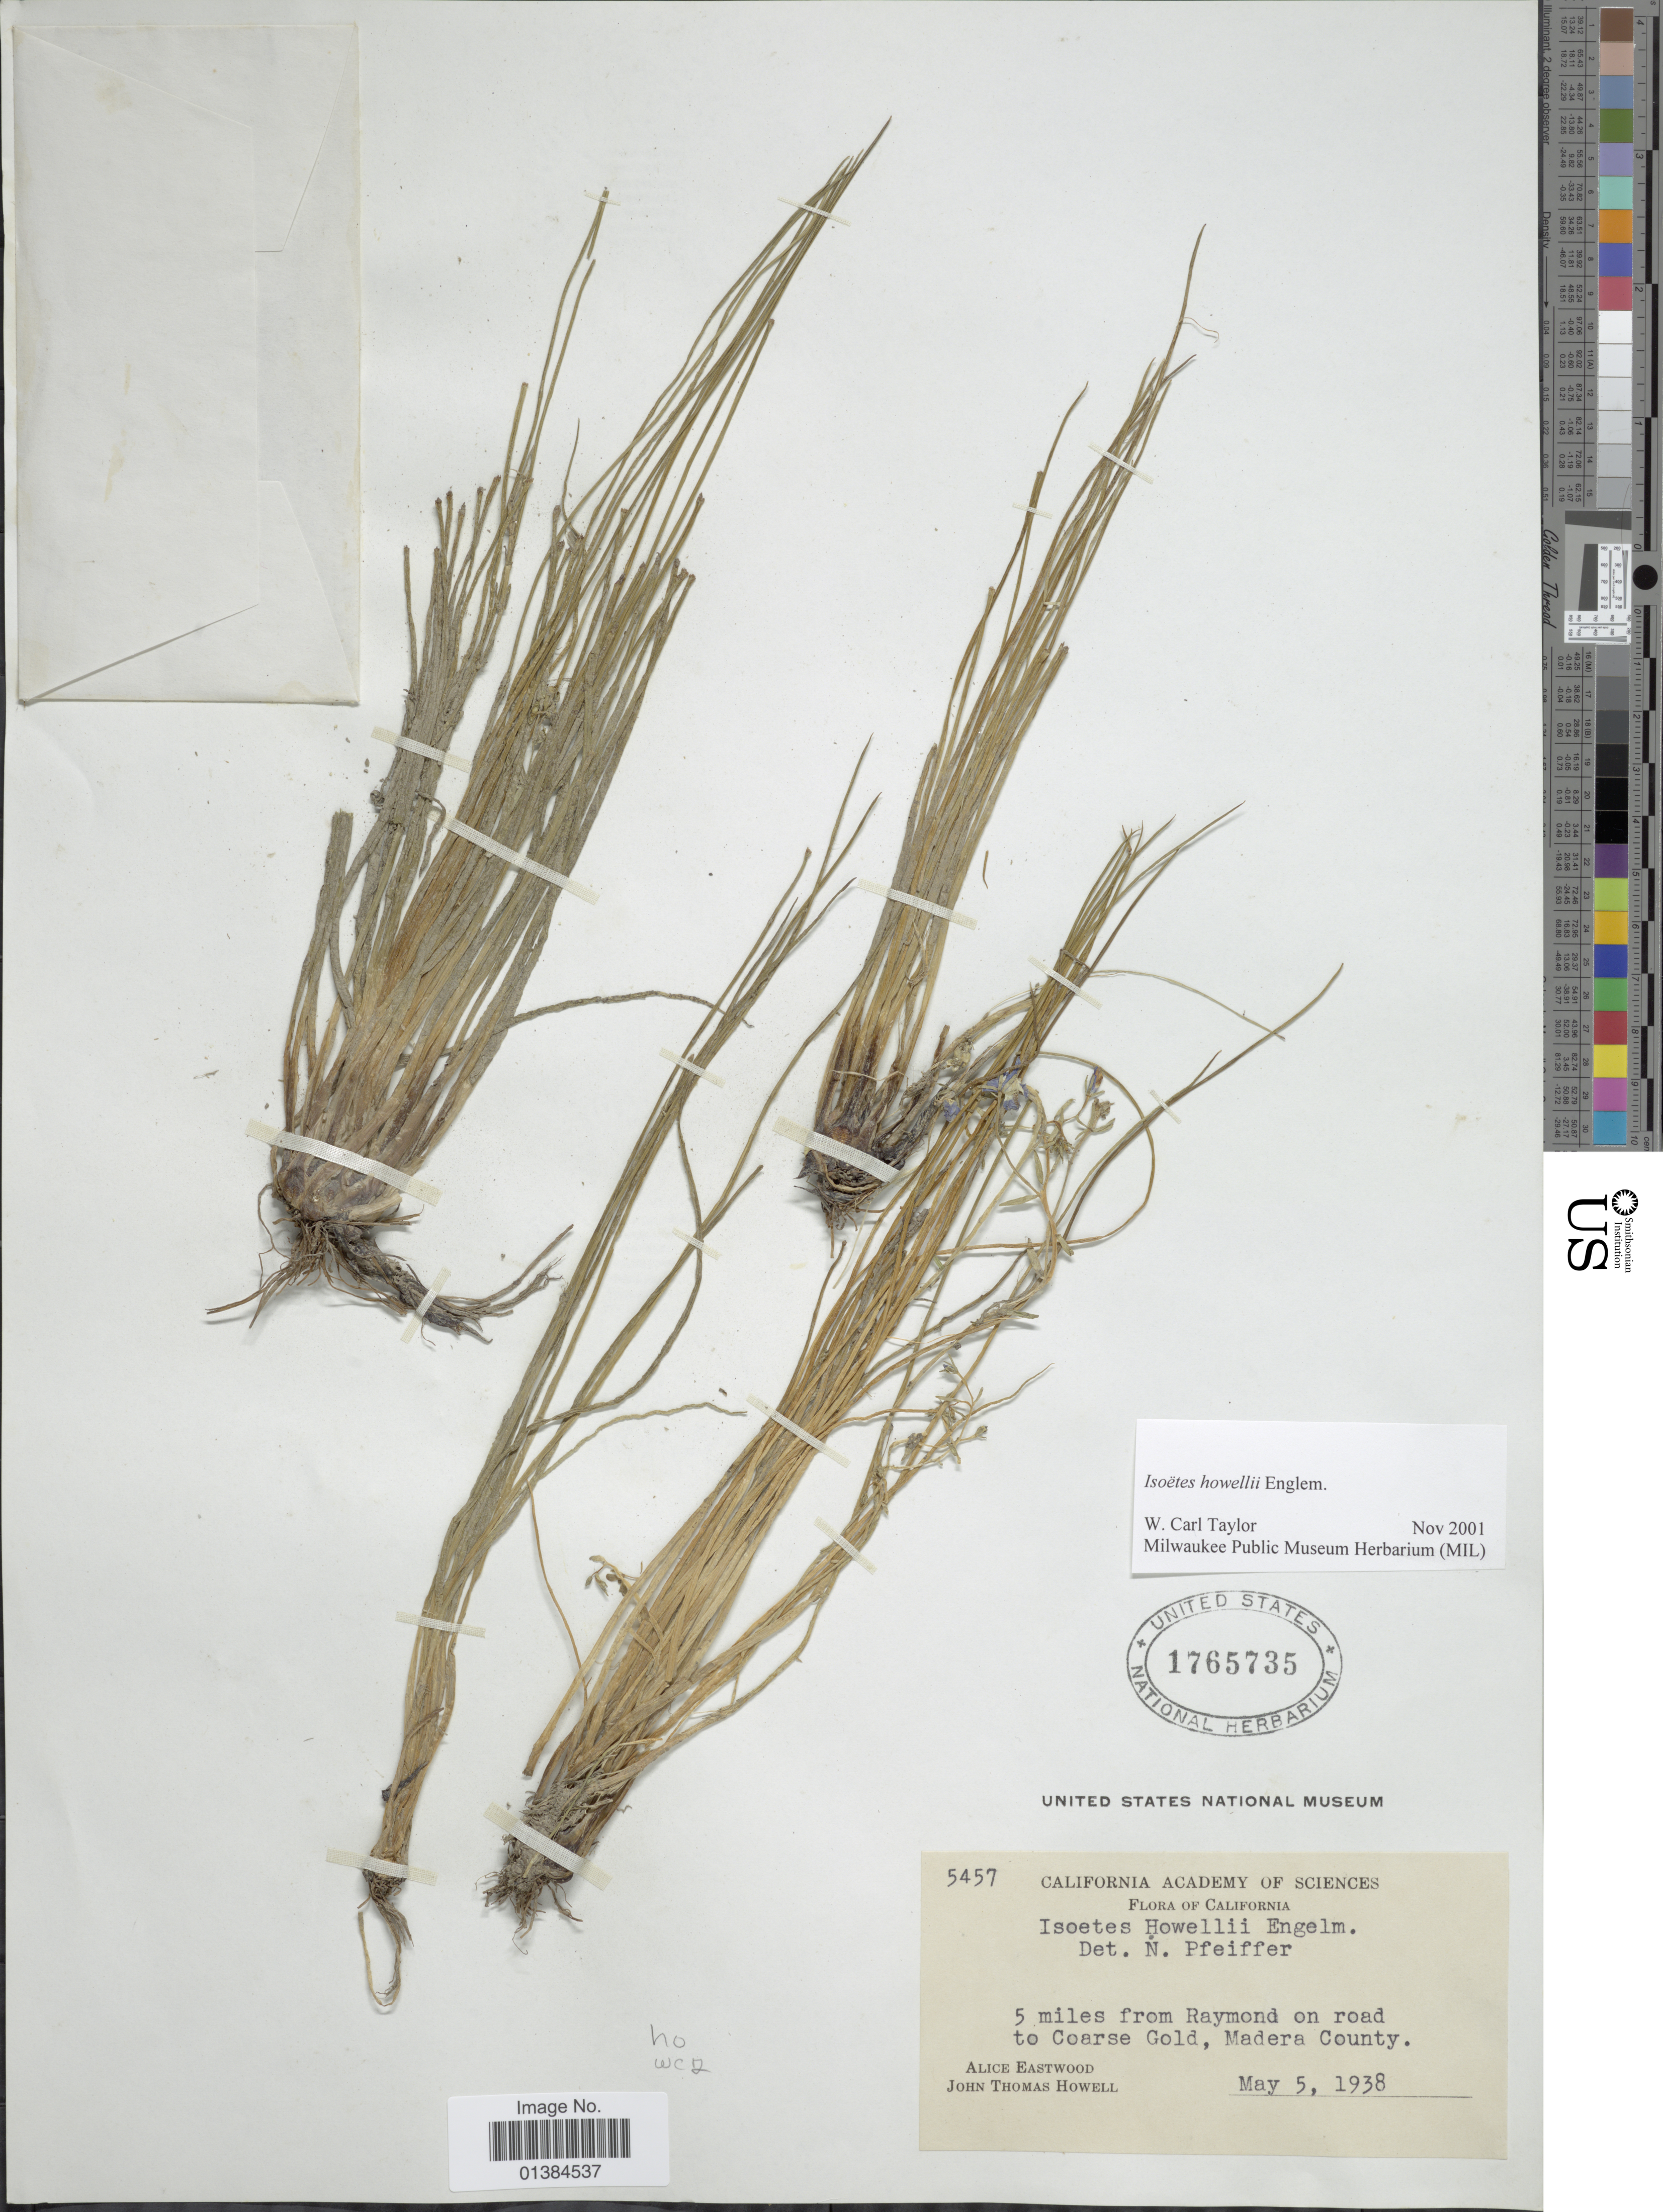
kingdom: Plantae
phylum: Tracheophyta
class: Lycopodiopsida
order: Isoetales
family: Isoetaceae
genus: Isoetes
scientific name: Isoetes howellii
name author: Engelm.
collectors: A. Eastwood & J. T. Howell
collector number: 5457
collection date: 1938-05-05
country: United States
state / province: California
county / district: Madera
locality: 5 miles from Raymond on road to Coarse Gold, Madera County.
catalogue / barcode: US 1765735